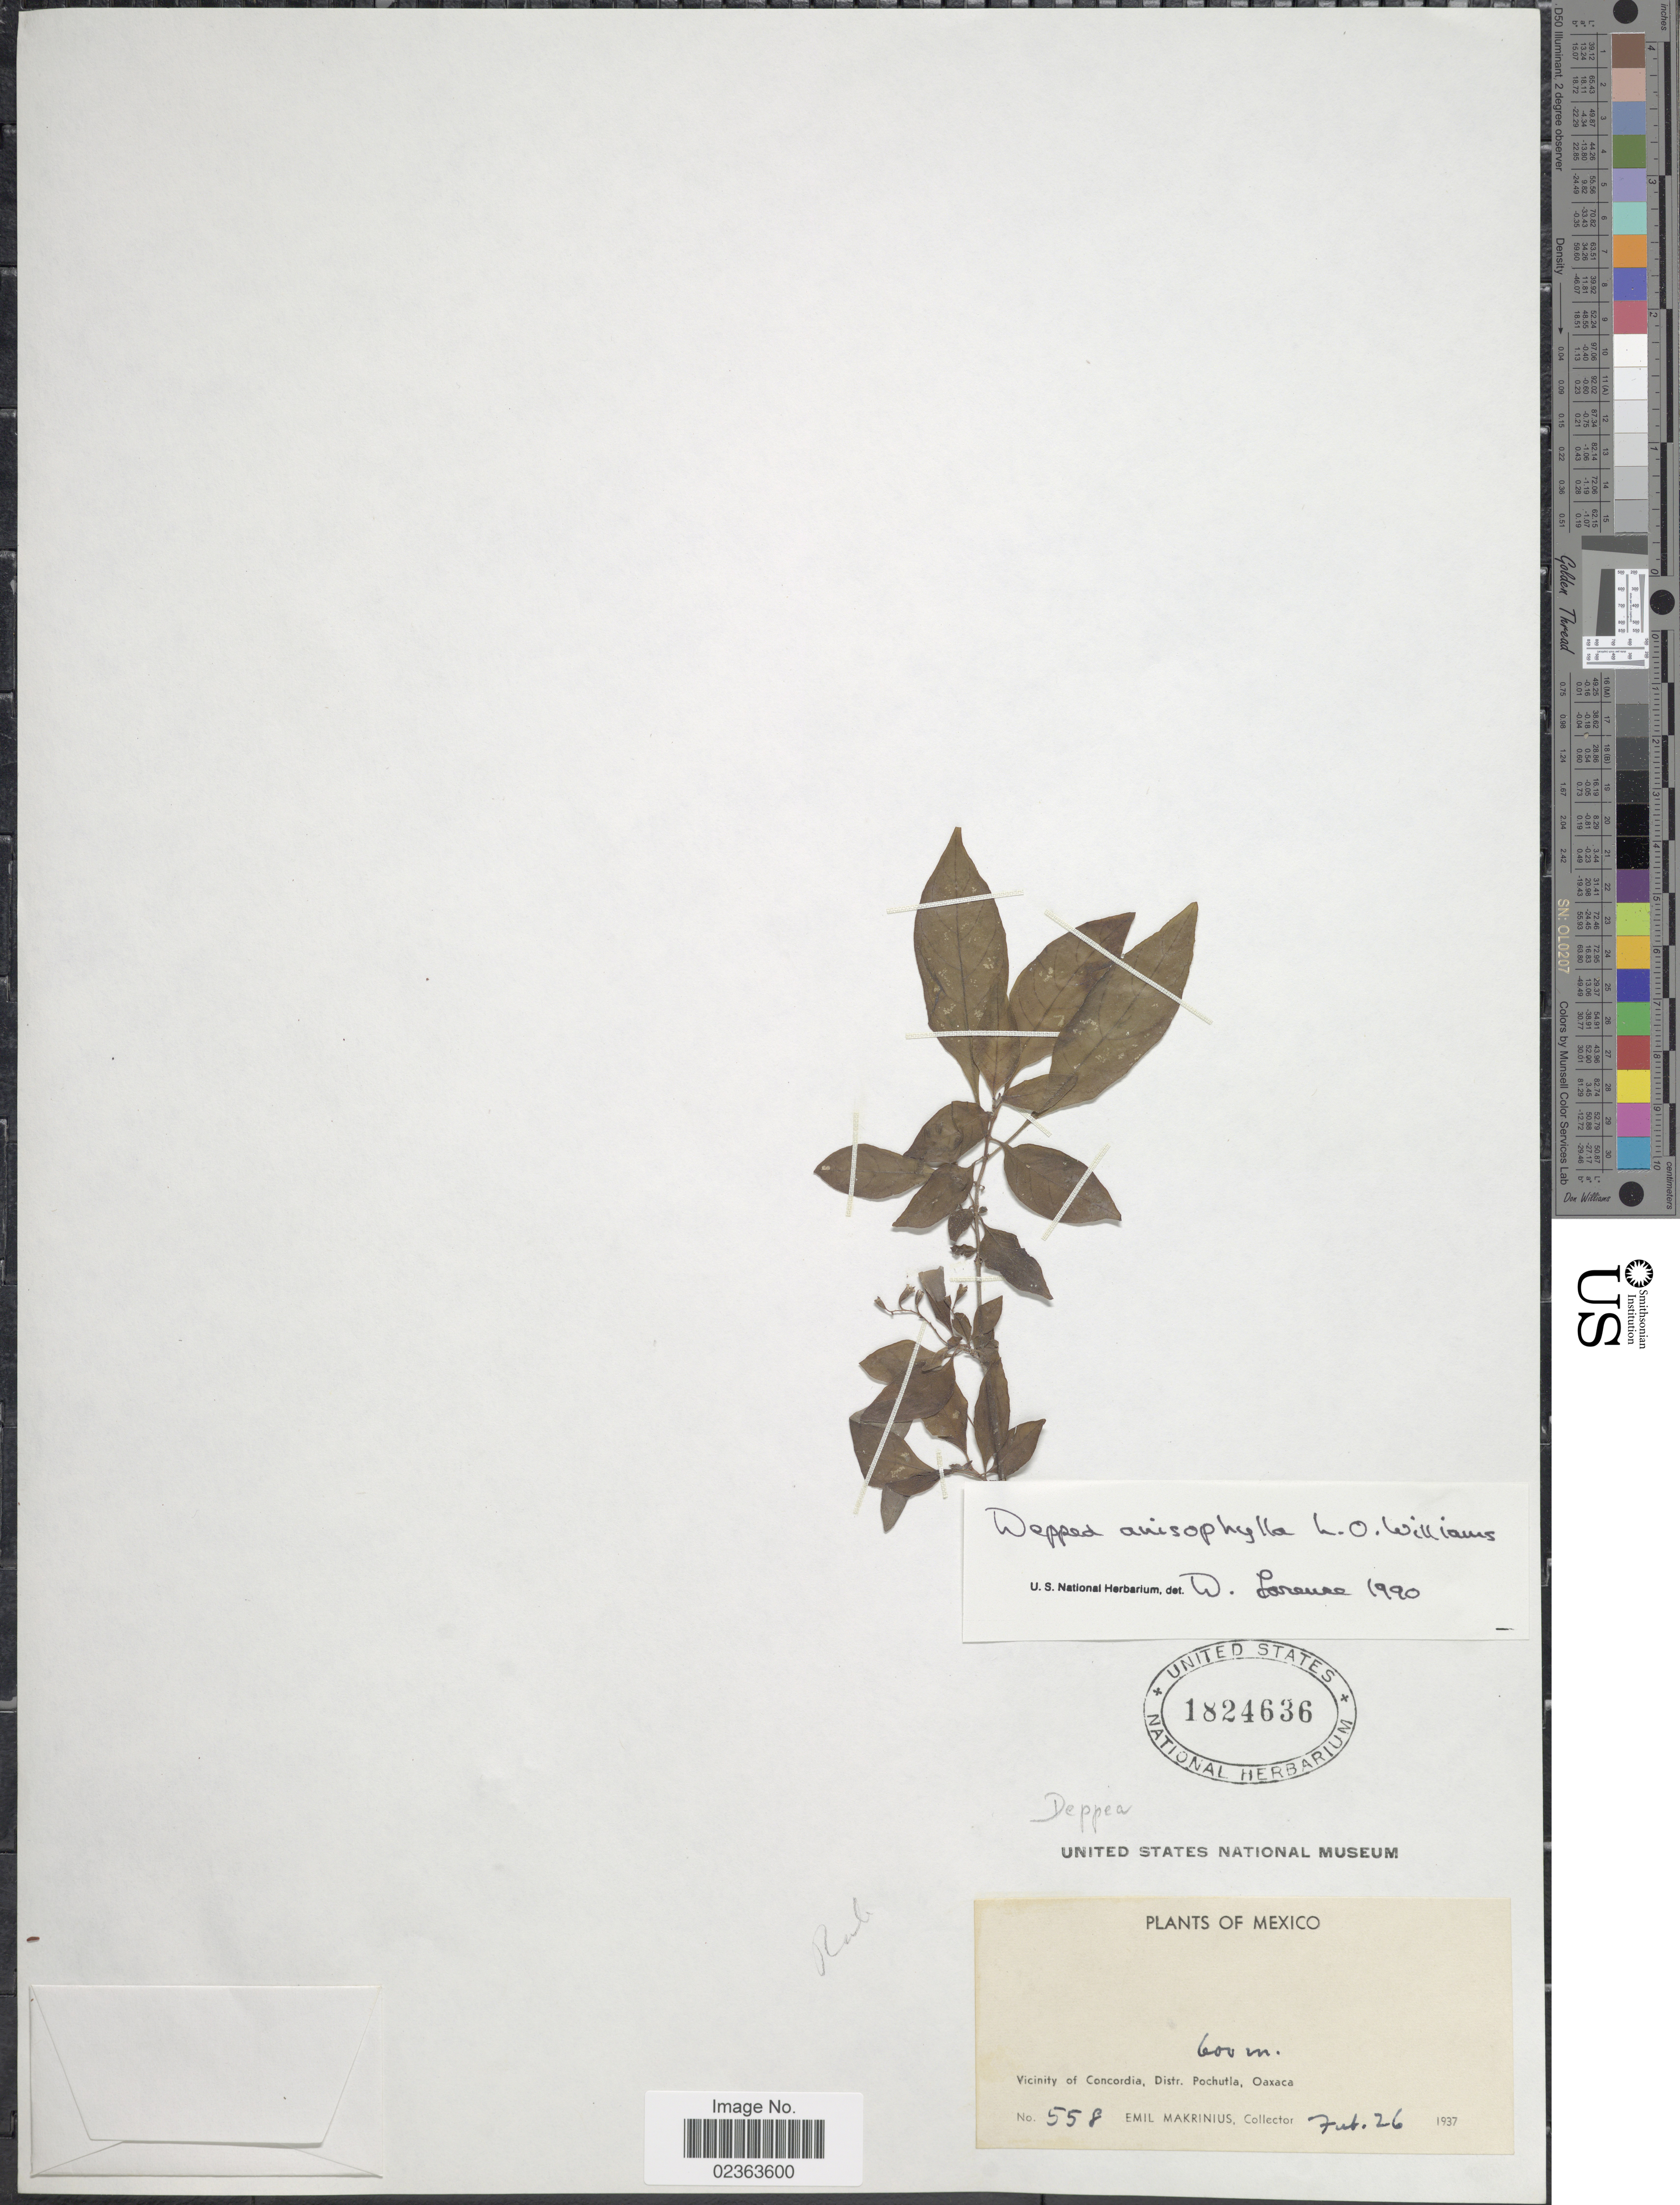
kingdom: Plantae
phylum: Tracheophyta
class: Magnoliopsida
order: Gentianales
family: Rubiaceae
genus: Deppea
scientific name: Deppea anisophylla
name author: L.O. Williams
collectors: E. Makrinius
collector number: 558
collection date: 1937-02-26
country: Mexico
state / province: Oaxaca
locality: Vicinity of Concordia, Distr. Pochutla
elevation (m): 600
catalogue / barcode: US 1824636